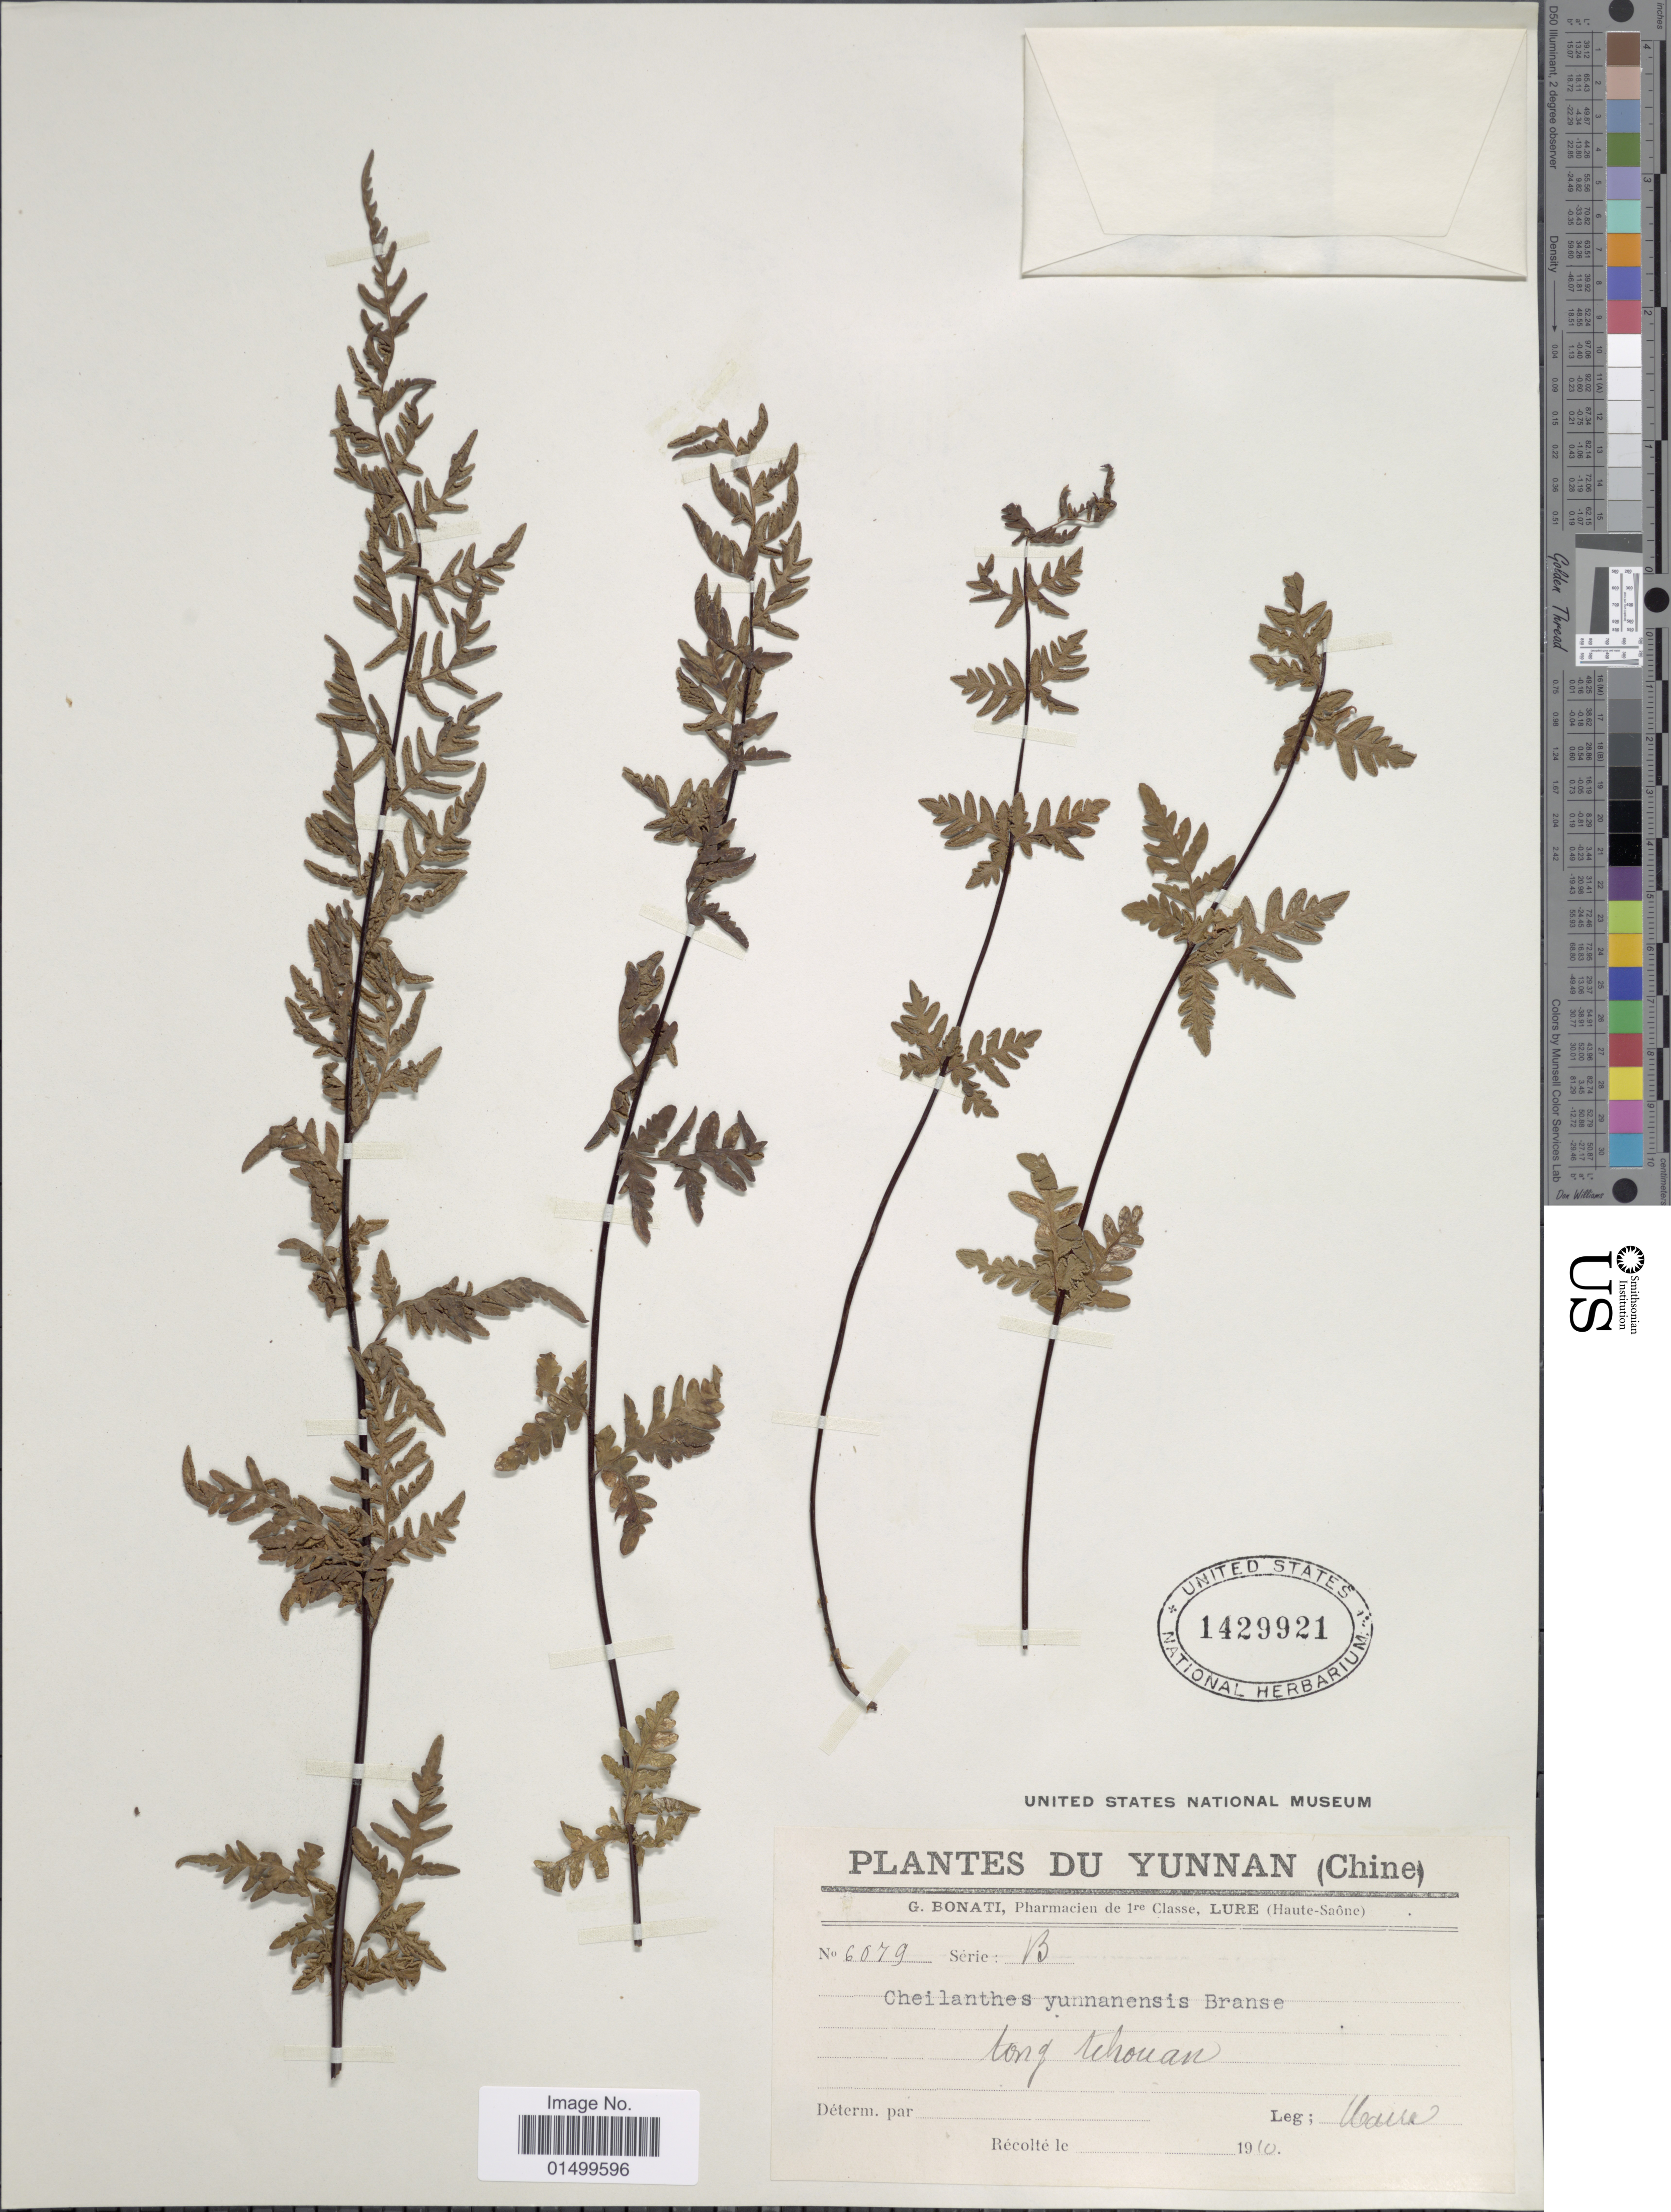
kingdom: Plantae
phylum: Tracheophyta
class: Polypodiopsida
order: Polypodiales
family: Pteridaceae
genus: Cheilanthes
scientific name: Cheilanthes patula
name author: Baker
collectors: Maire, --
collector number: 6079B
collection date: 1910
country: China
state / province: Yunnan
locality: Tongchuan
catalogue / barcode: US 1429921